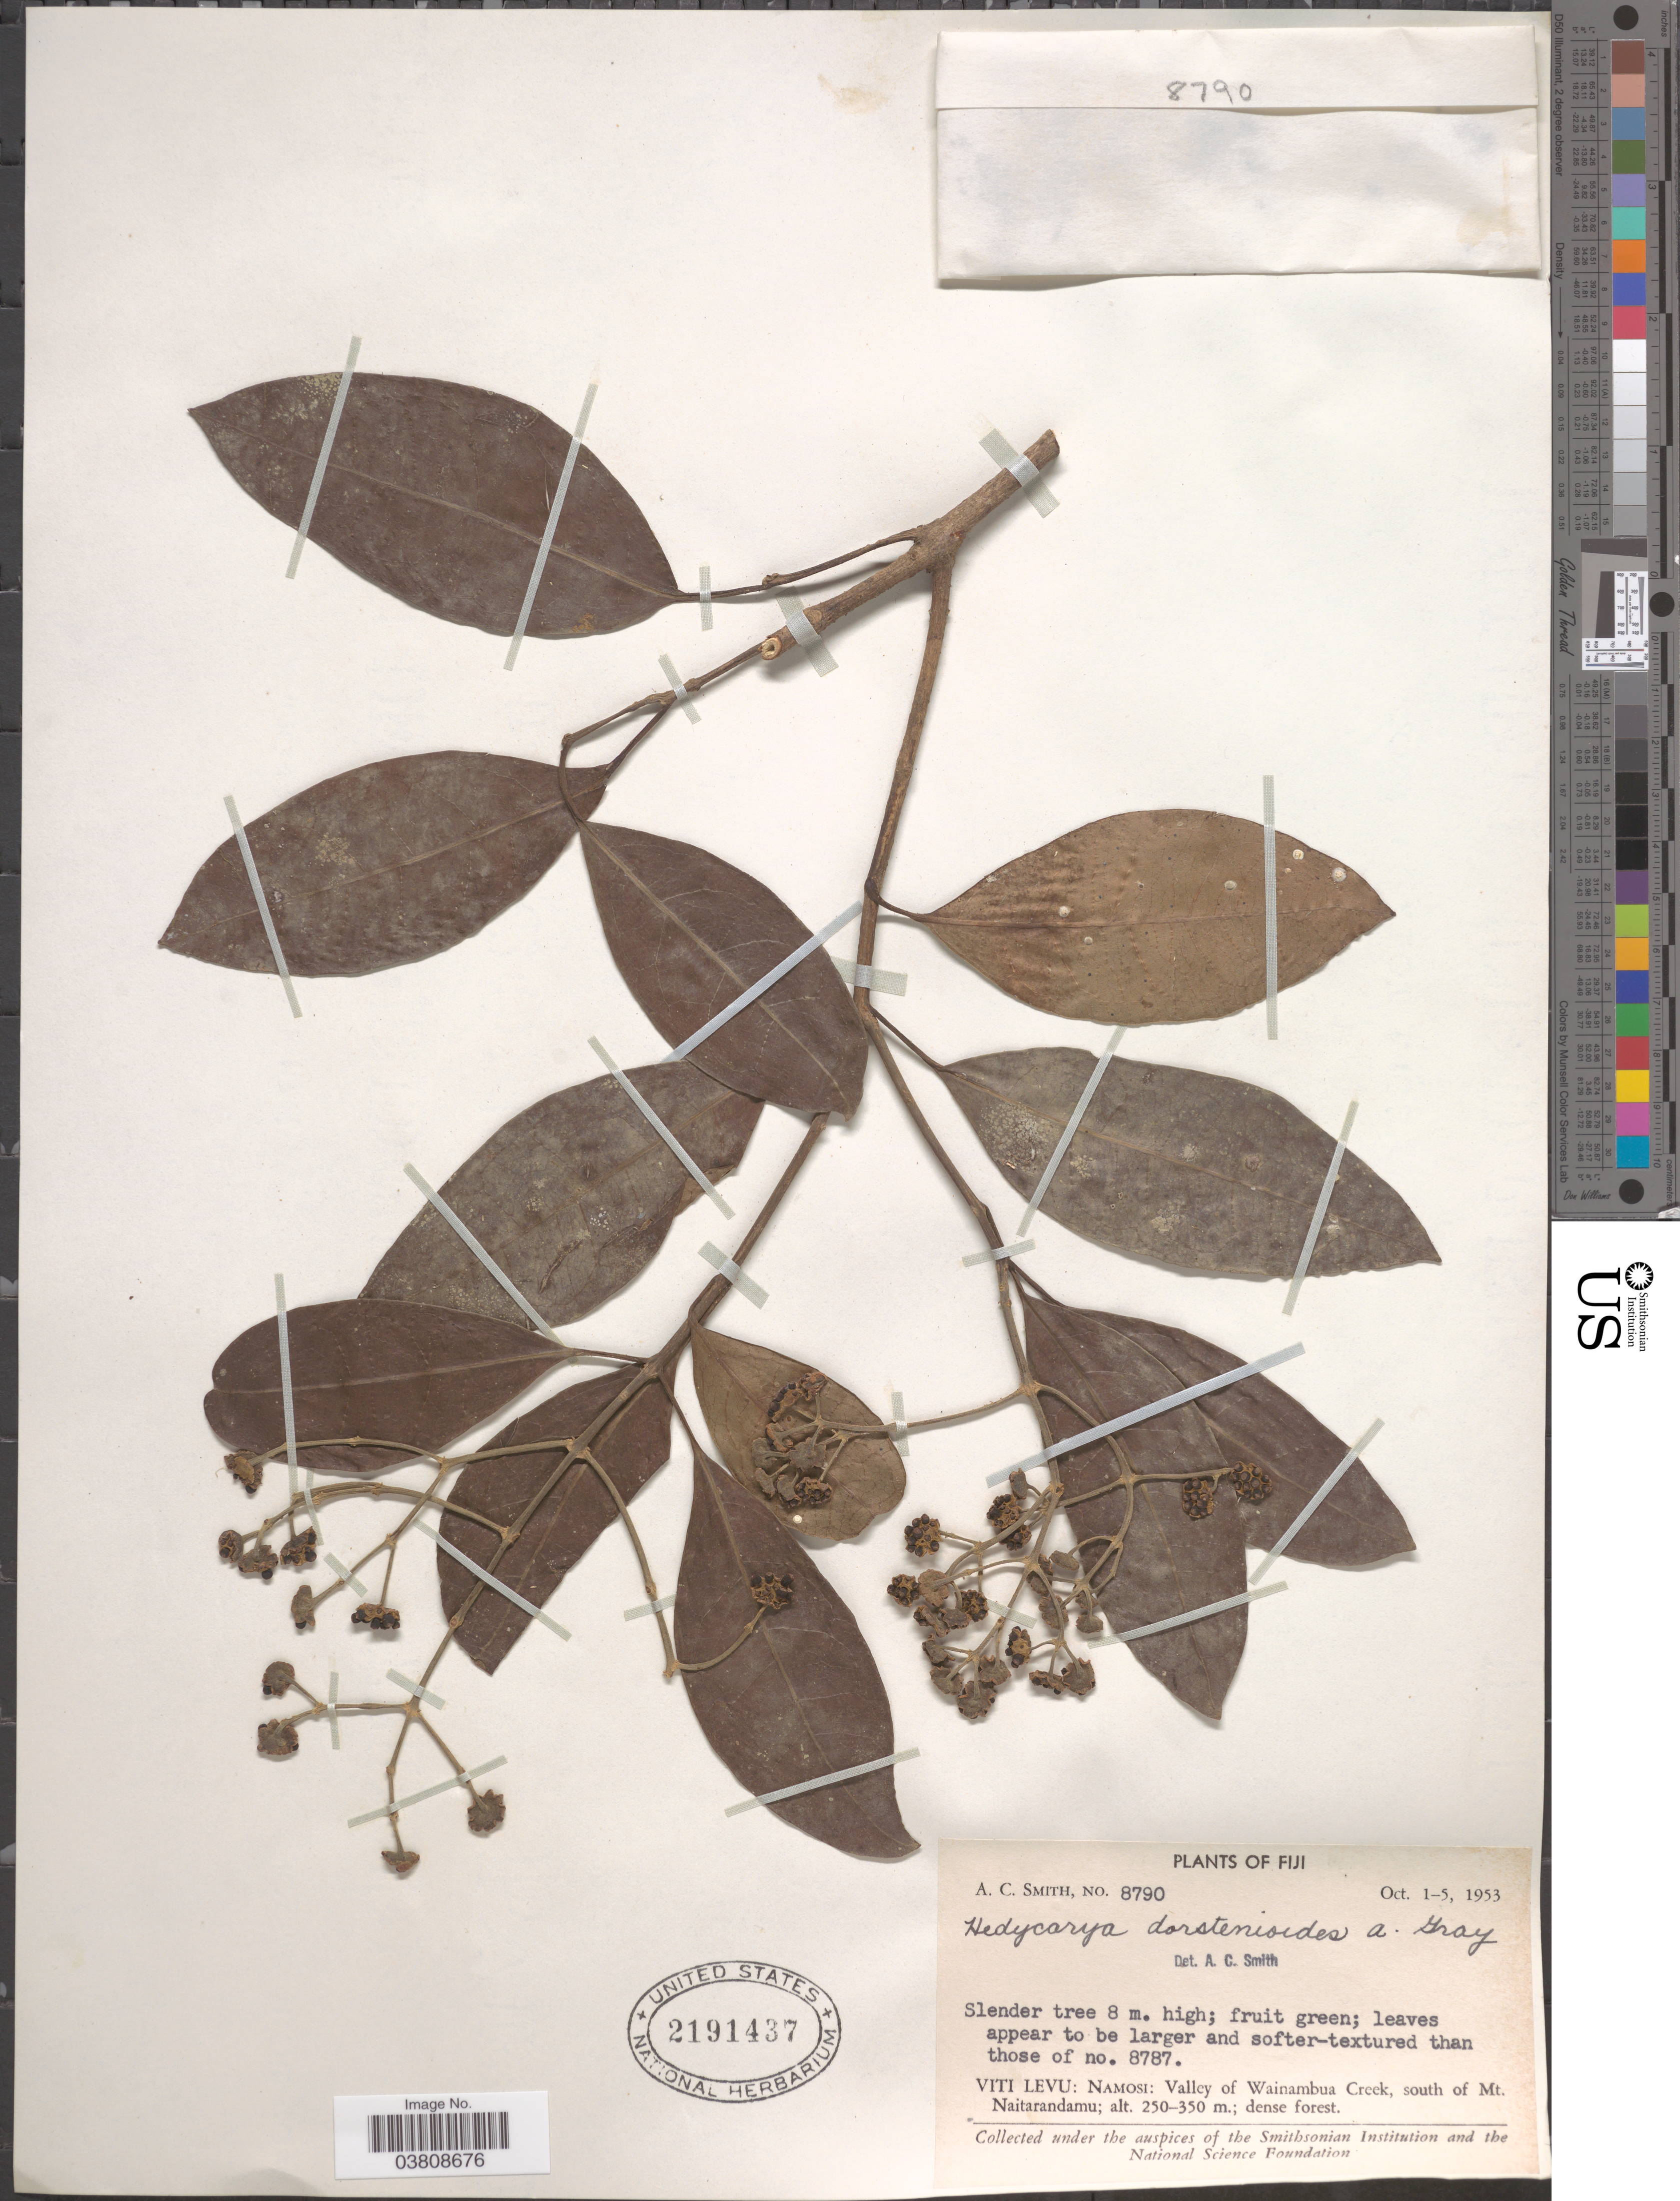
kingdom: Plantae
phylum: Tracheophyta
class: Magnoliopsida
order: Laurales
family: Monimiaceae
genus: Hedycarya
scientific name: Hedycarya dorstenioides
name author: A. Gray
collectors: A. C. Smith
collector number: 8790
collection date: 1953-10-01/1953-10-05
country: Fiji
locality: Viti Levu: Namosi: Valley of Wainambua Creek, south of Mt. Naitarandamu.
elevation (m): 250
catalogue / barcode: US 2191437